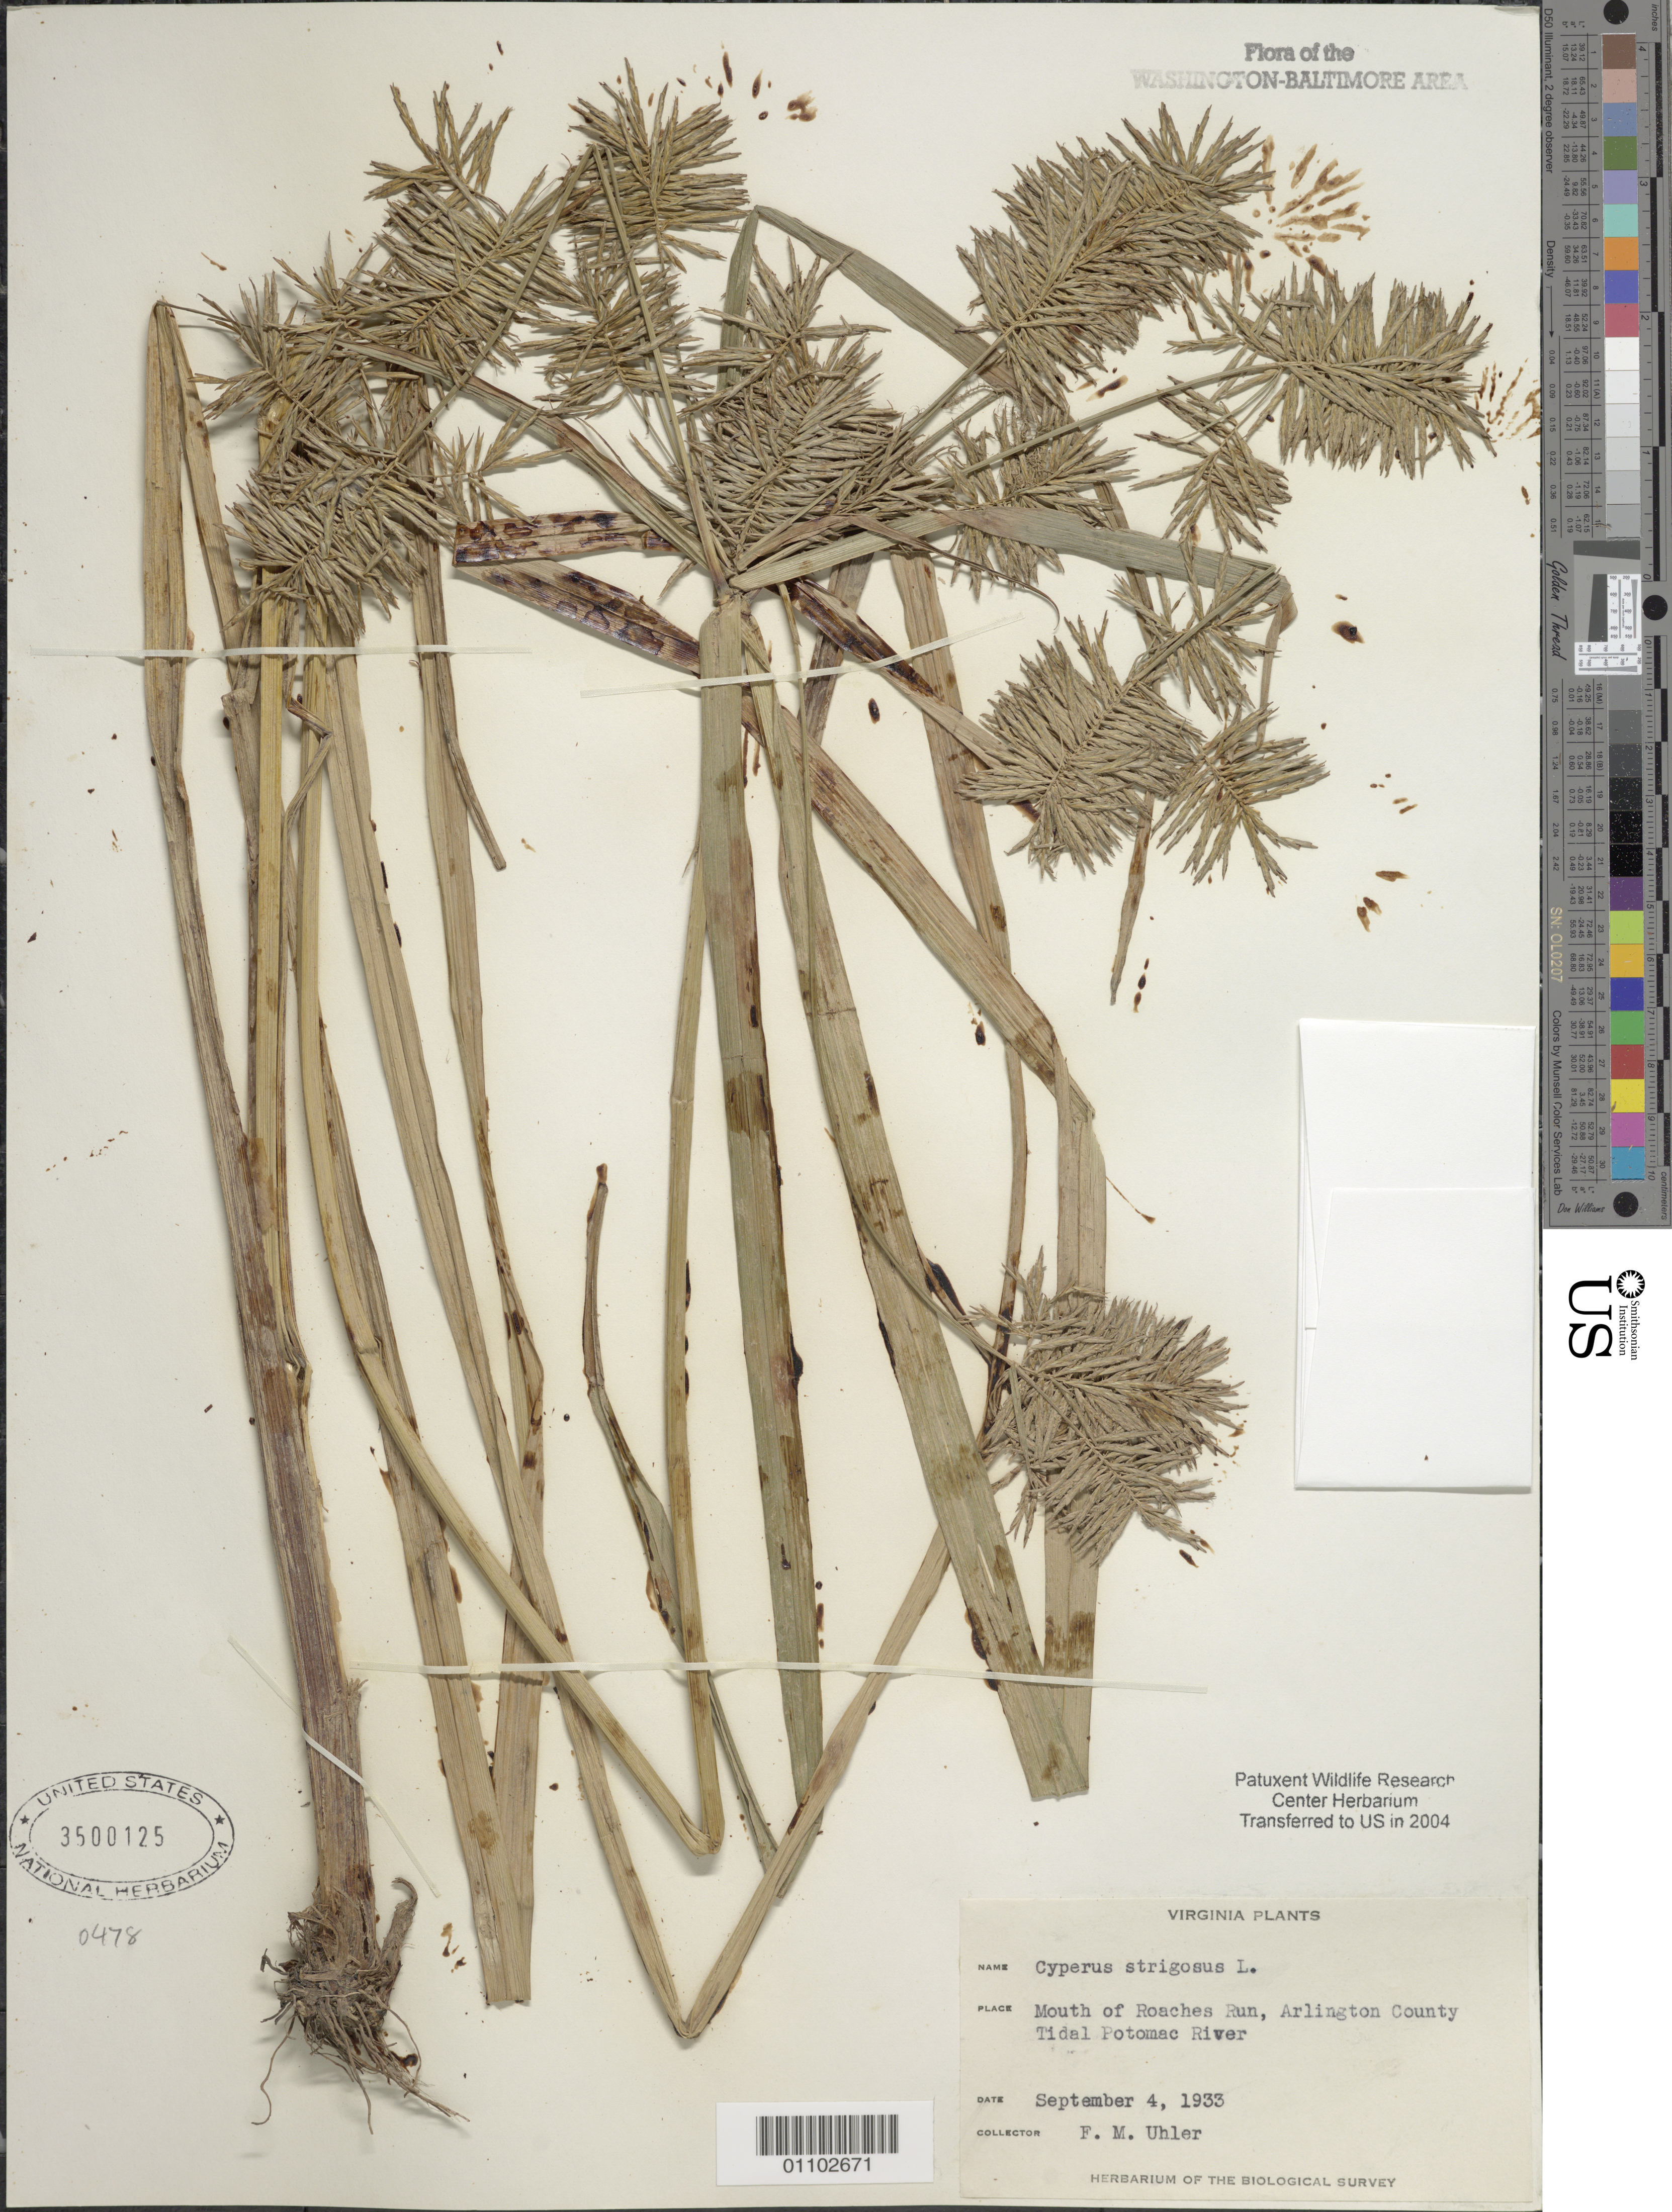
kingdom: Plantae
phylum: Tracheophyta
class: Liliopsida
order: Poales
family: Cyperaceae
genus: Cyperus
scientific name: Cyperus strigosus L.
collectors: F. Uhler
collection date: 1933-09-04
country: United States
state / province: Virginia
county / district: Arlington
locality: Mouth of Roaches Run, Tidal Potomac River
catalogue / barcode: US 3500125